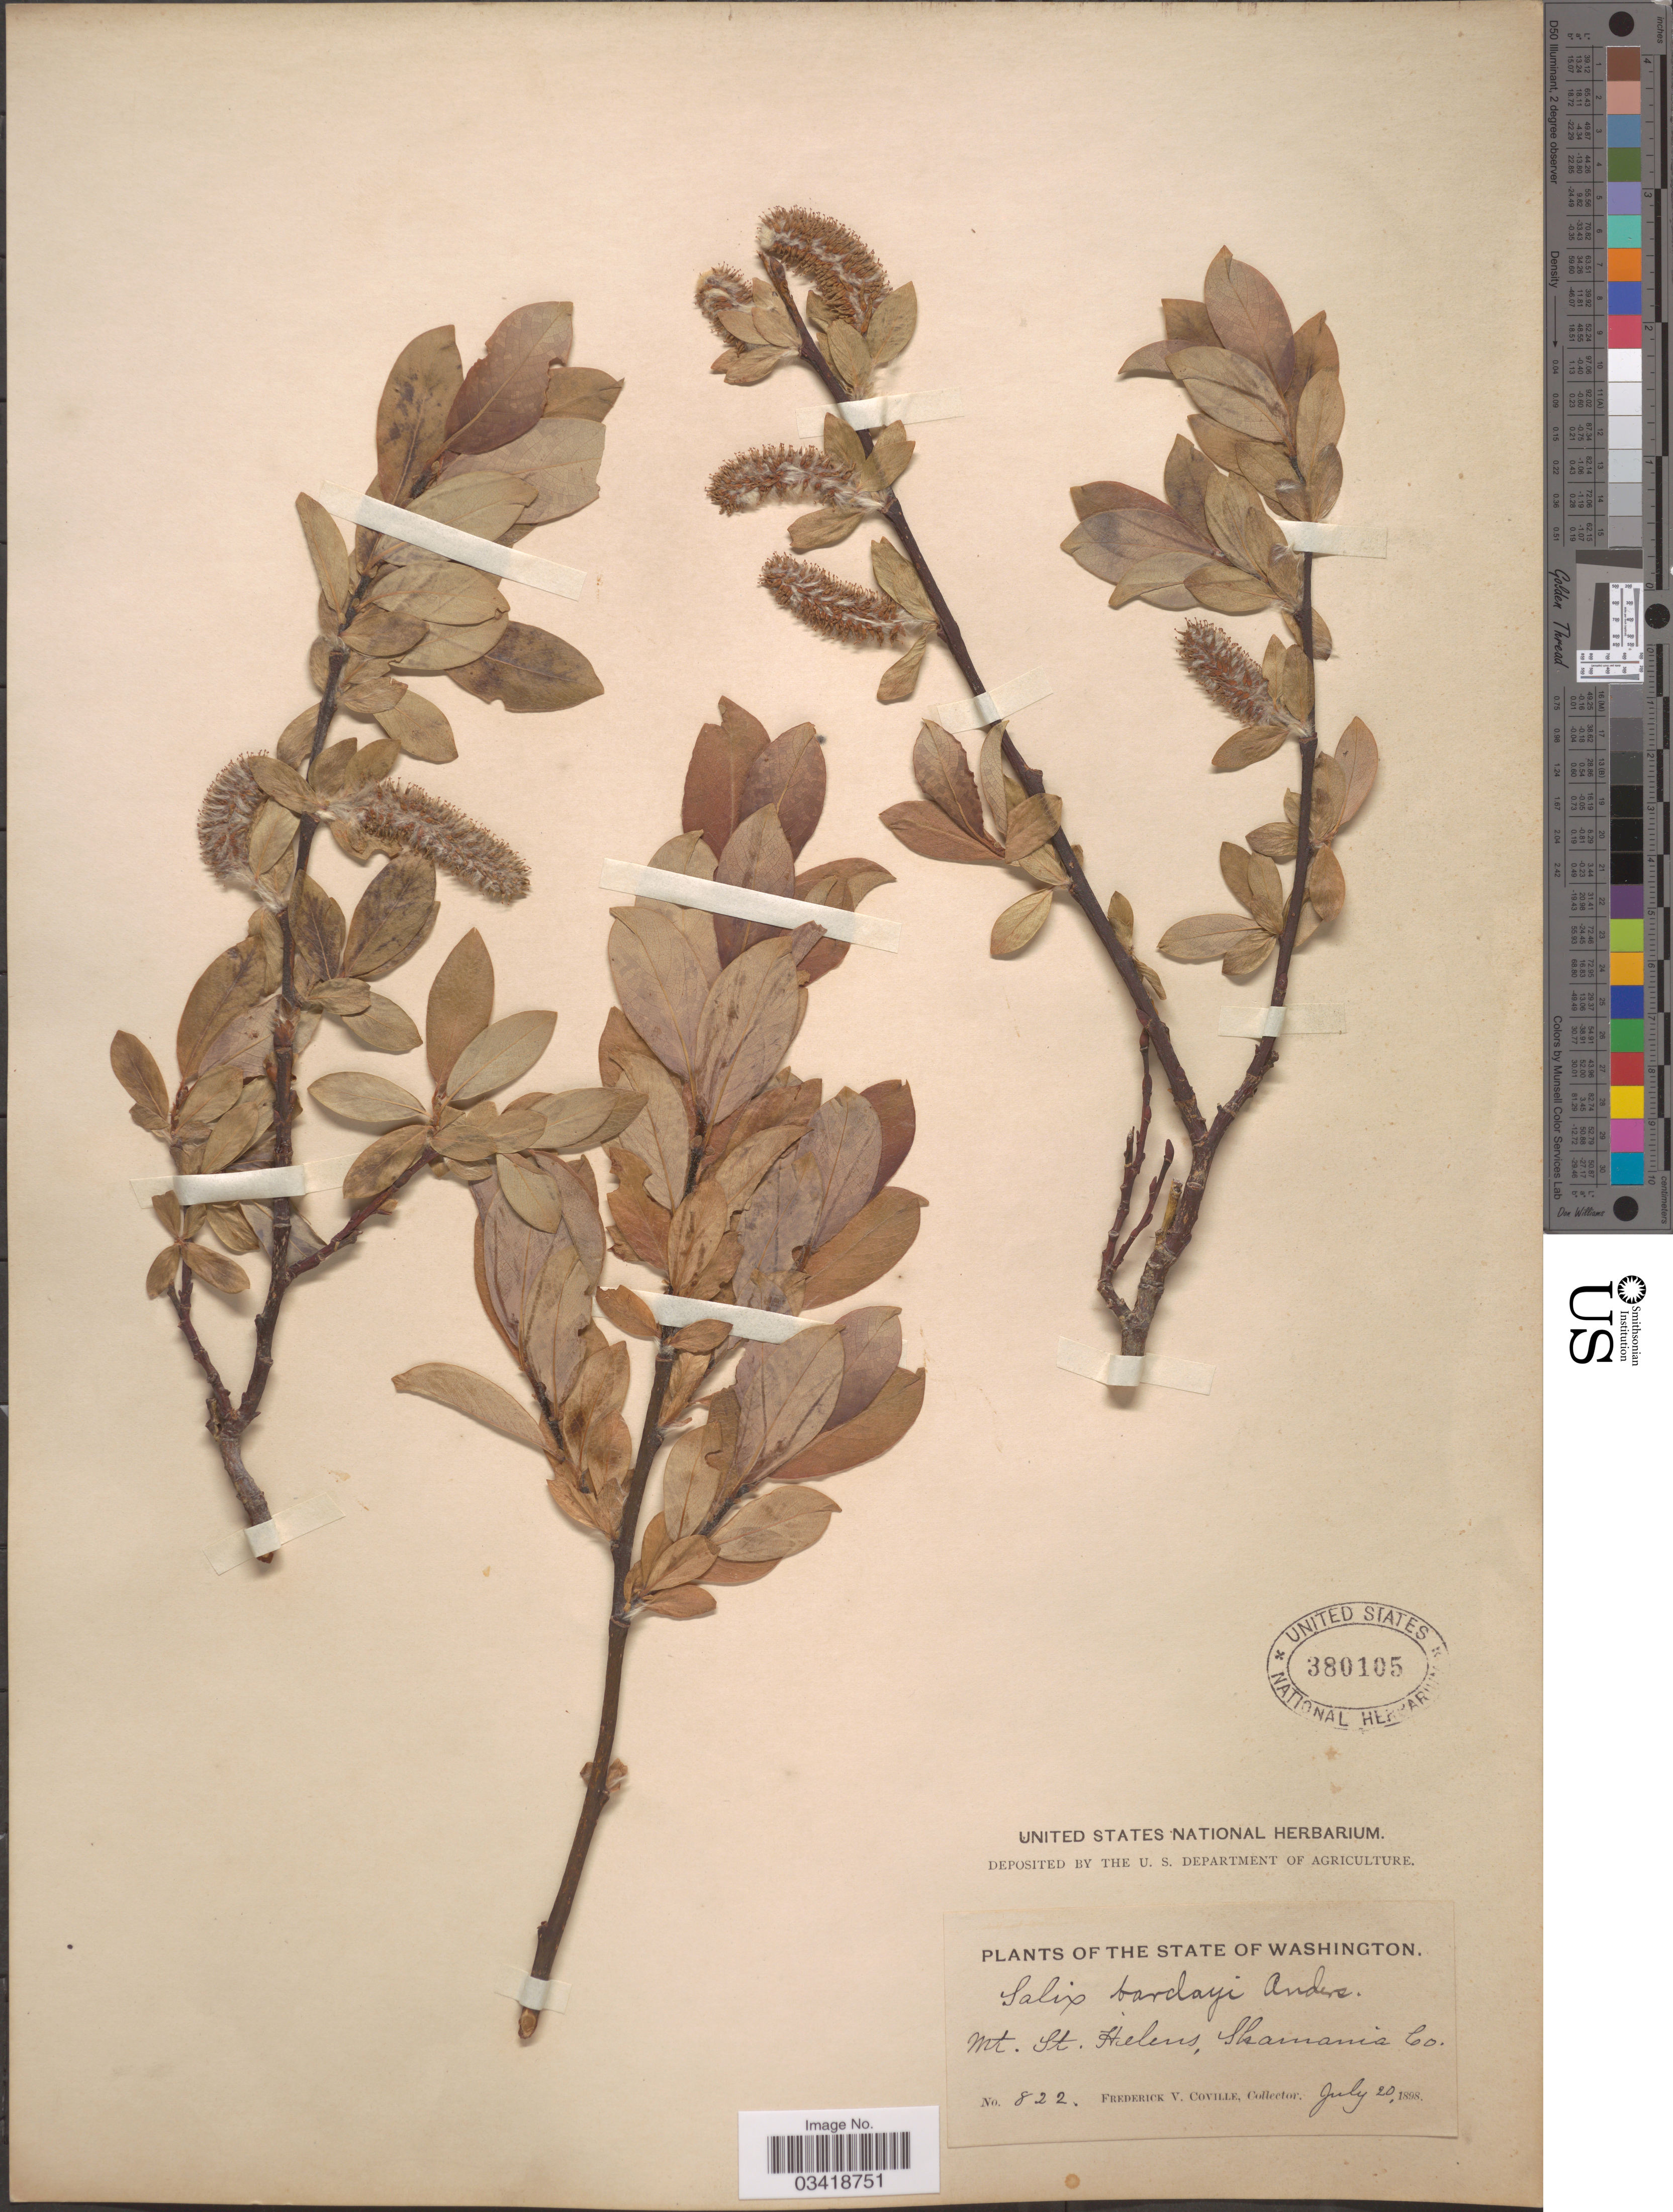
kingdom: Plantae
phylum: Tracheophyta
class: Magnoliopsida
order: Malpighiales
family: Salicaceae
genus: Salix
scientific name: Salix barclayi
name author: Andersson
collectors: F. V. Coville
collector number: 822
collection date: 1898-07-20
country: United States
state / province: Washington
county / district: Skamania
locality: Mt. St. Helens, Skamania Co.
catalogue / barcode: US 380105